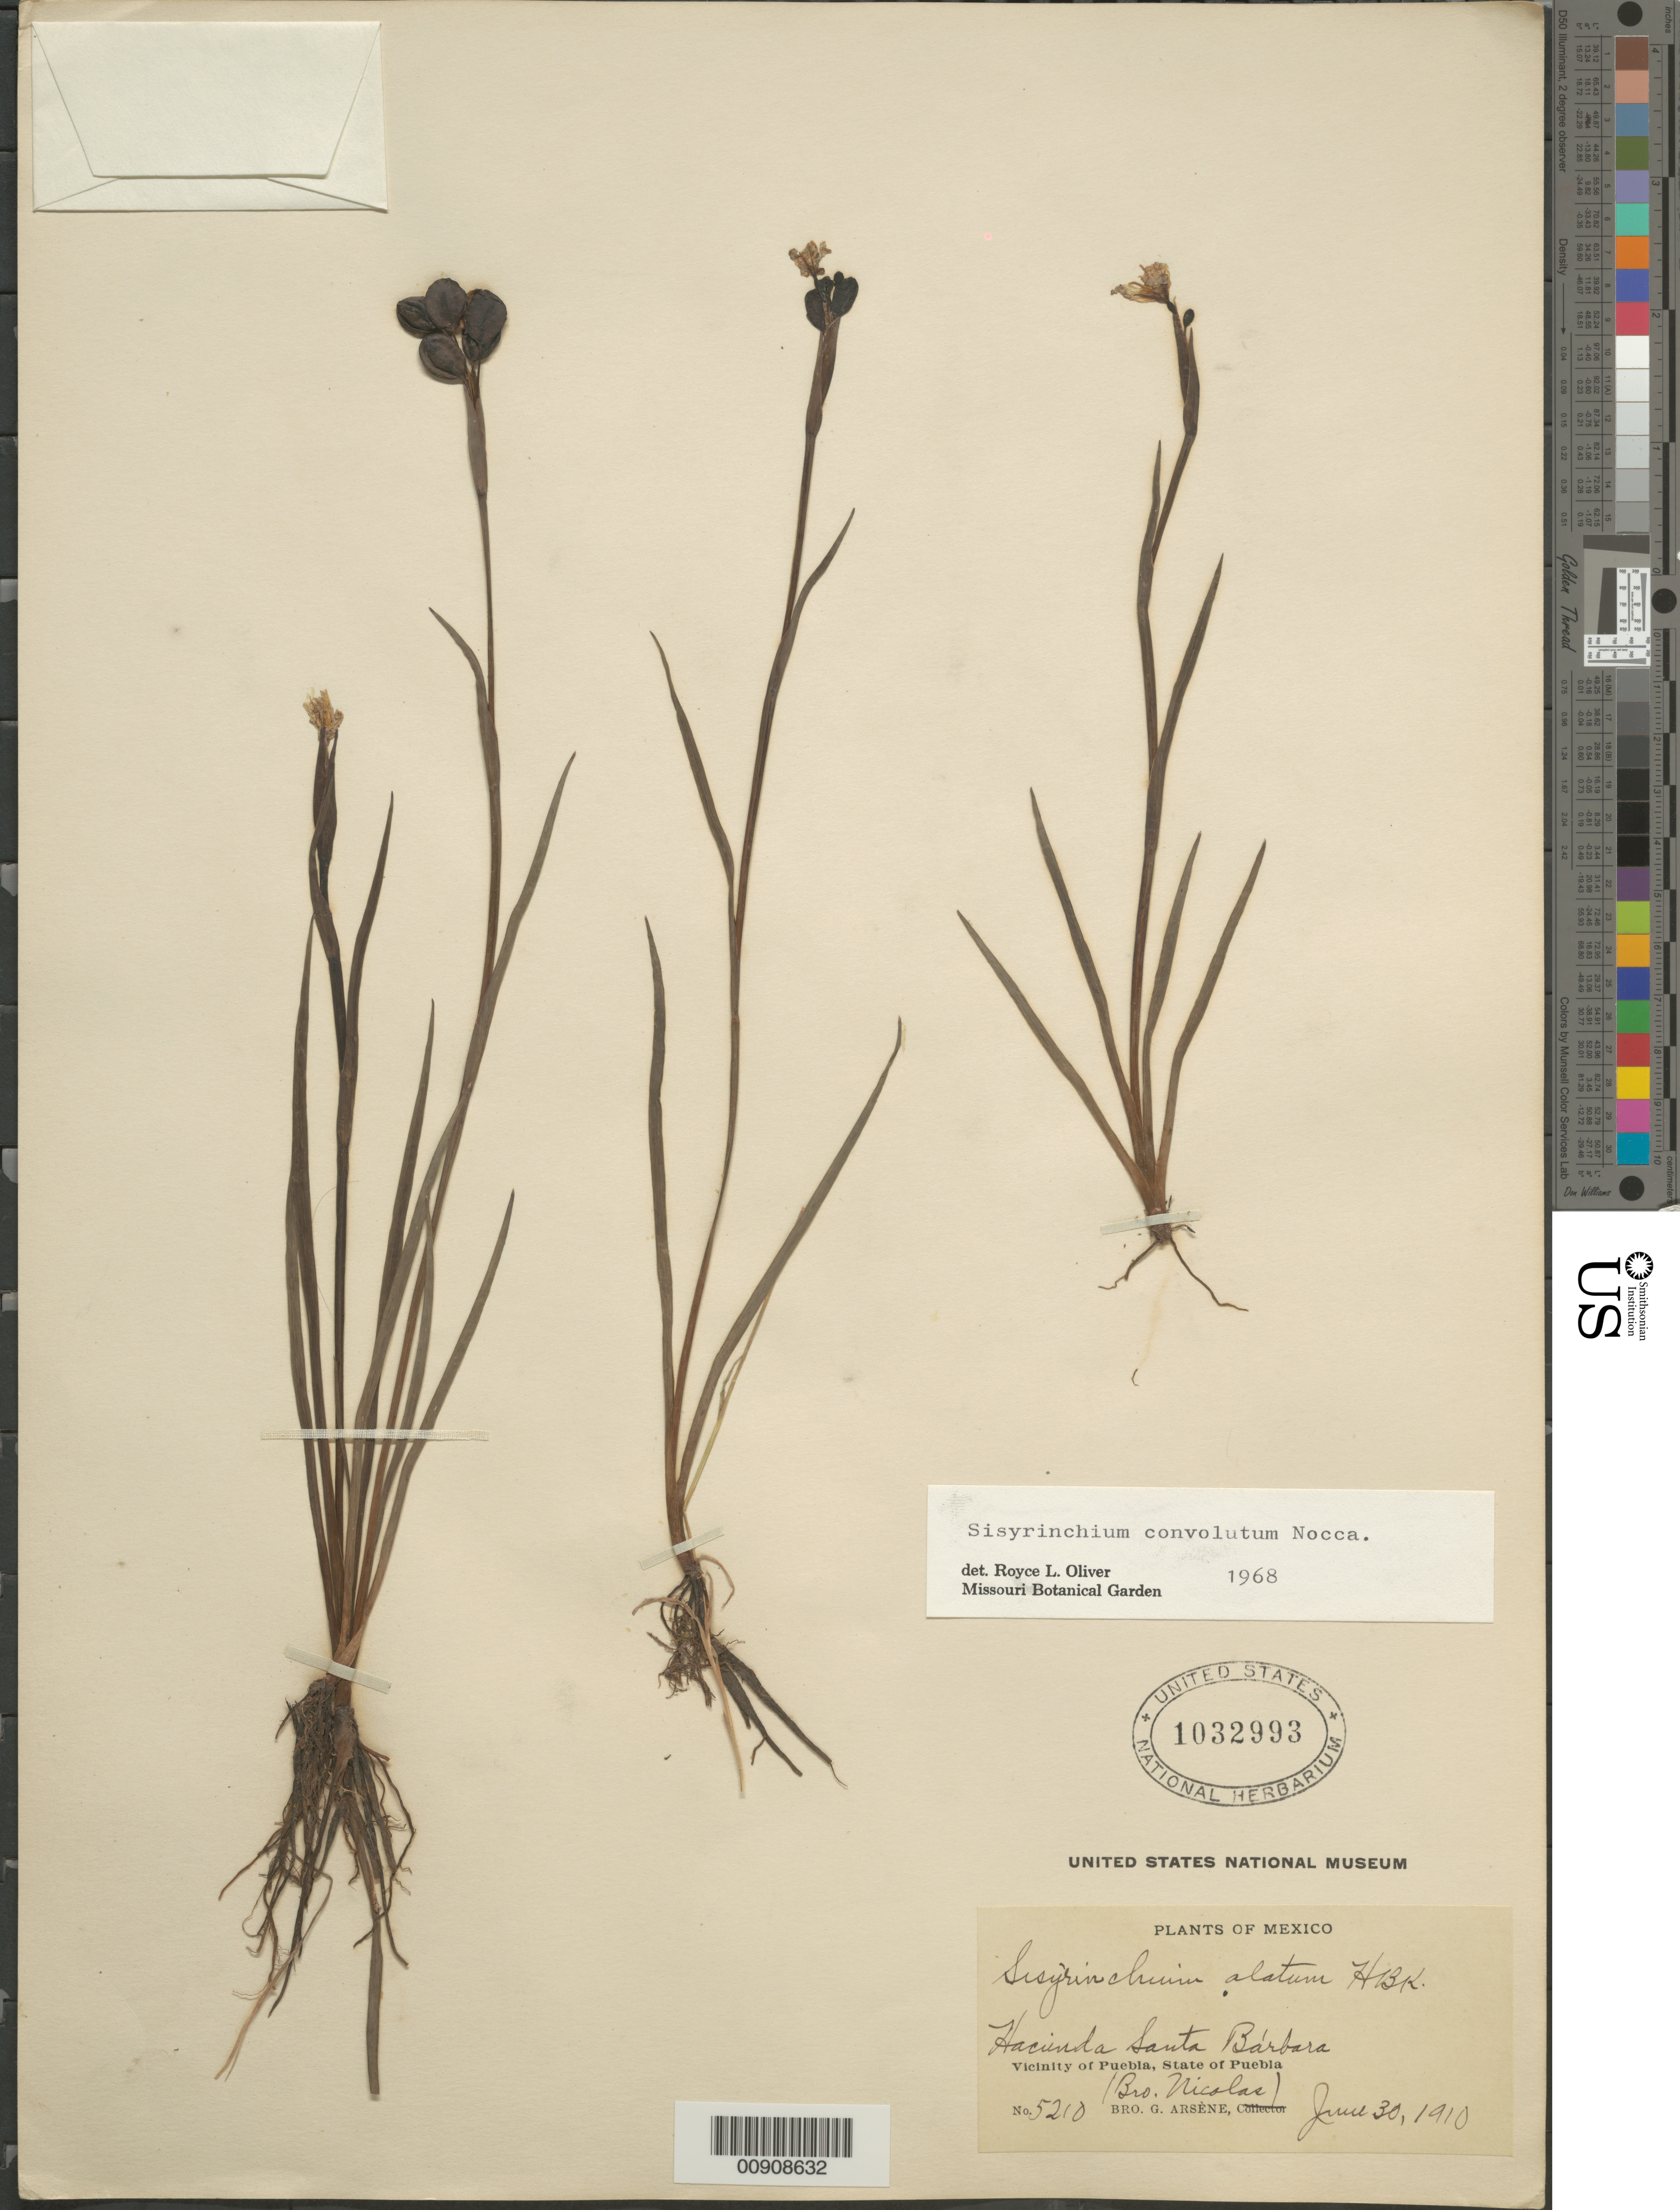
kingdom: Plantae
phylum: Tracheophyta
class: Liliopsida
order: Asparagales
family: Iridaceae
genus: Sisyrinchium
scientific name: Sisyrinchium convolutum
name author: Nocca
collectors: B. Nicolas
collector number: Arsène, Bro. G. No. 5210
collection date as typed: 30 Jun 1910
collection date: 1910-06-30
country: Mexico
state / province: Puebla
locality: Hacienda Santa Bárbara. Vicinity of Puebla, State of Puebla.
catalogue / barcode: US 1032993